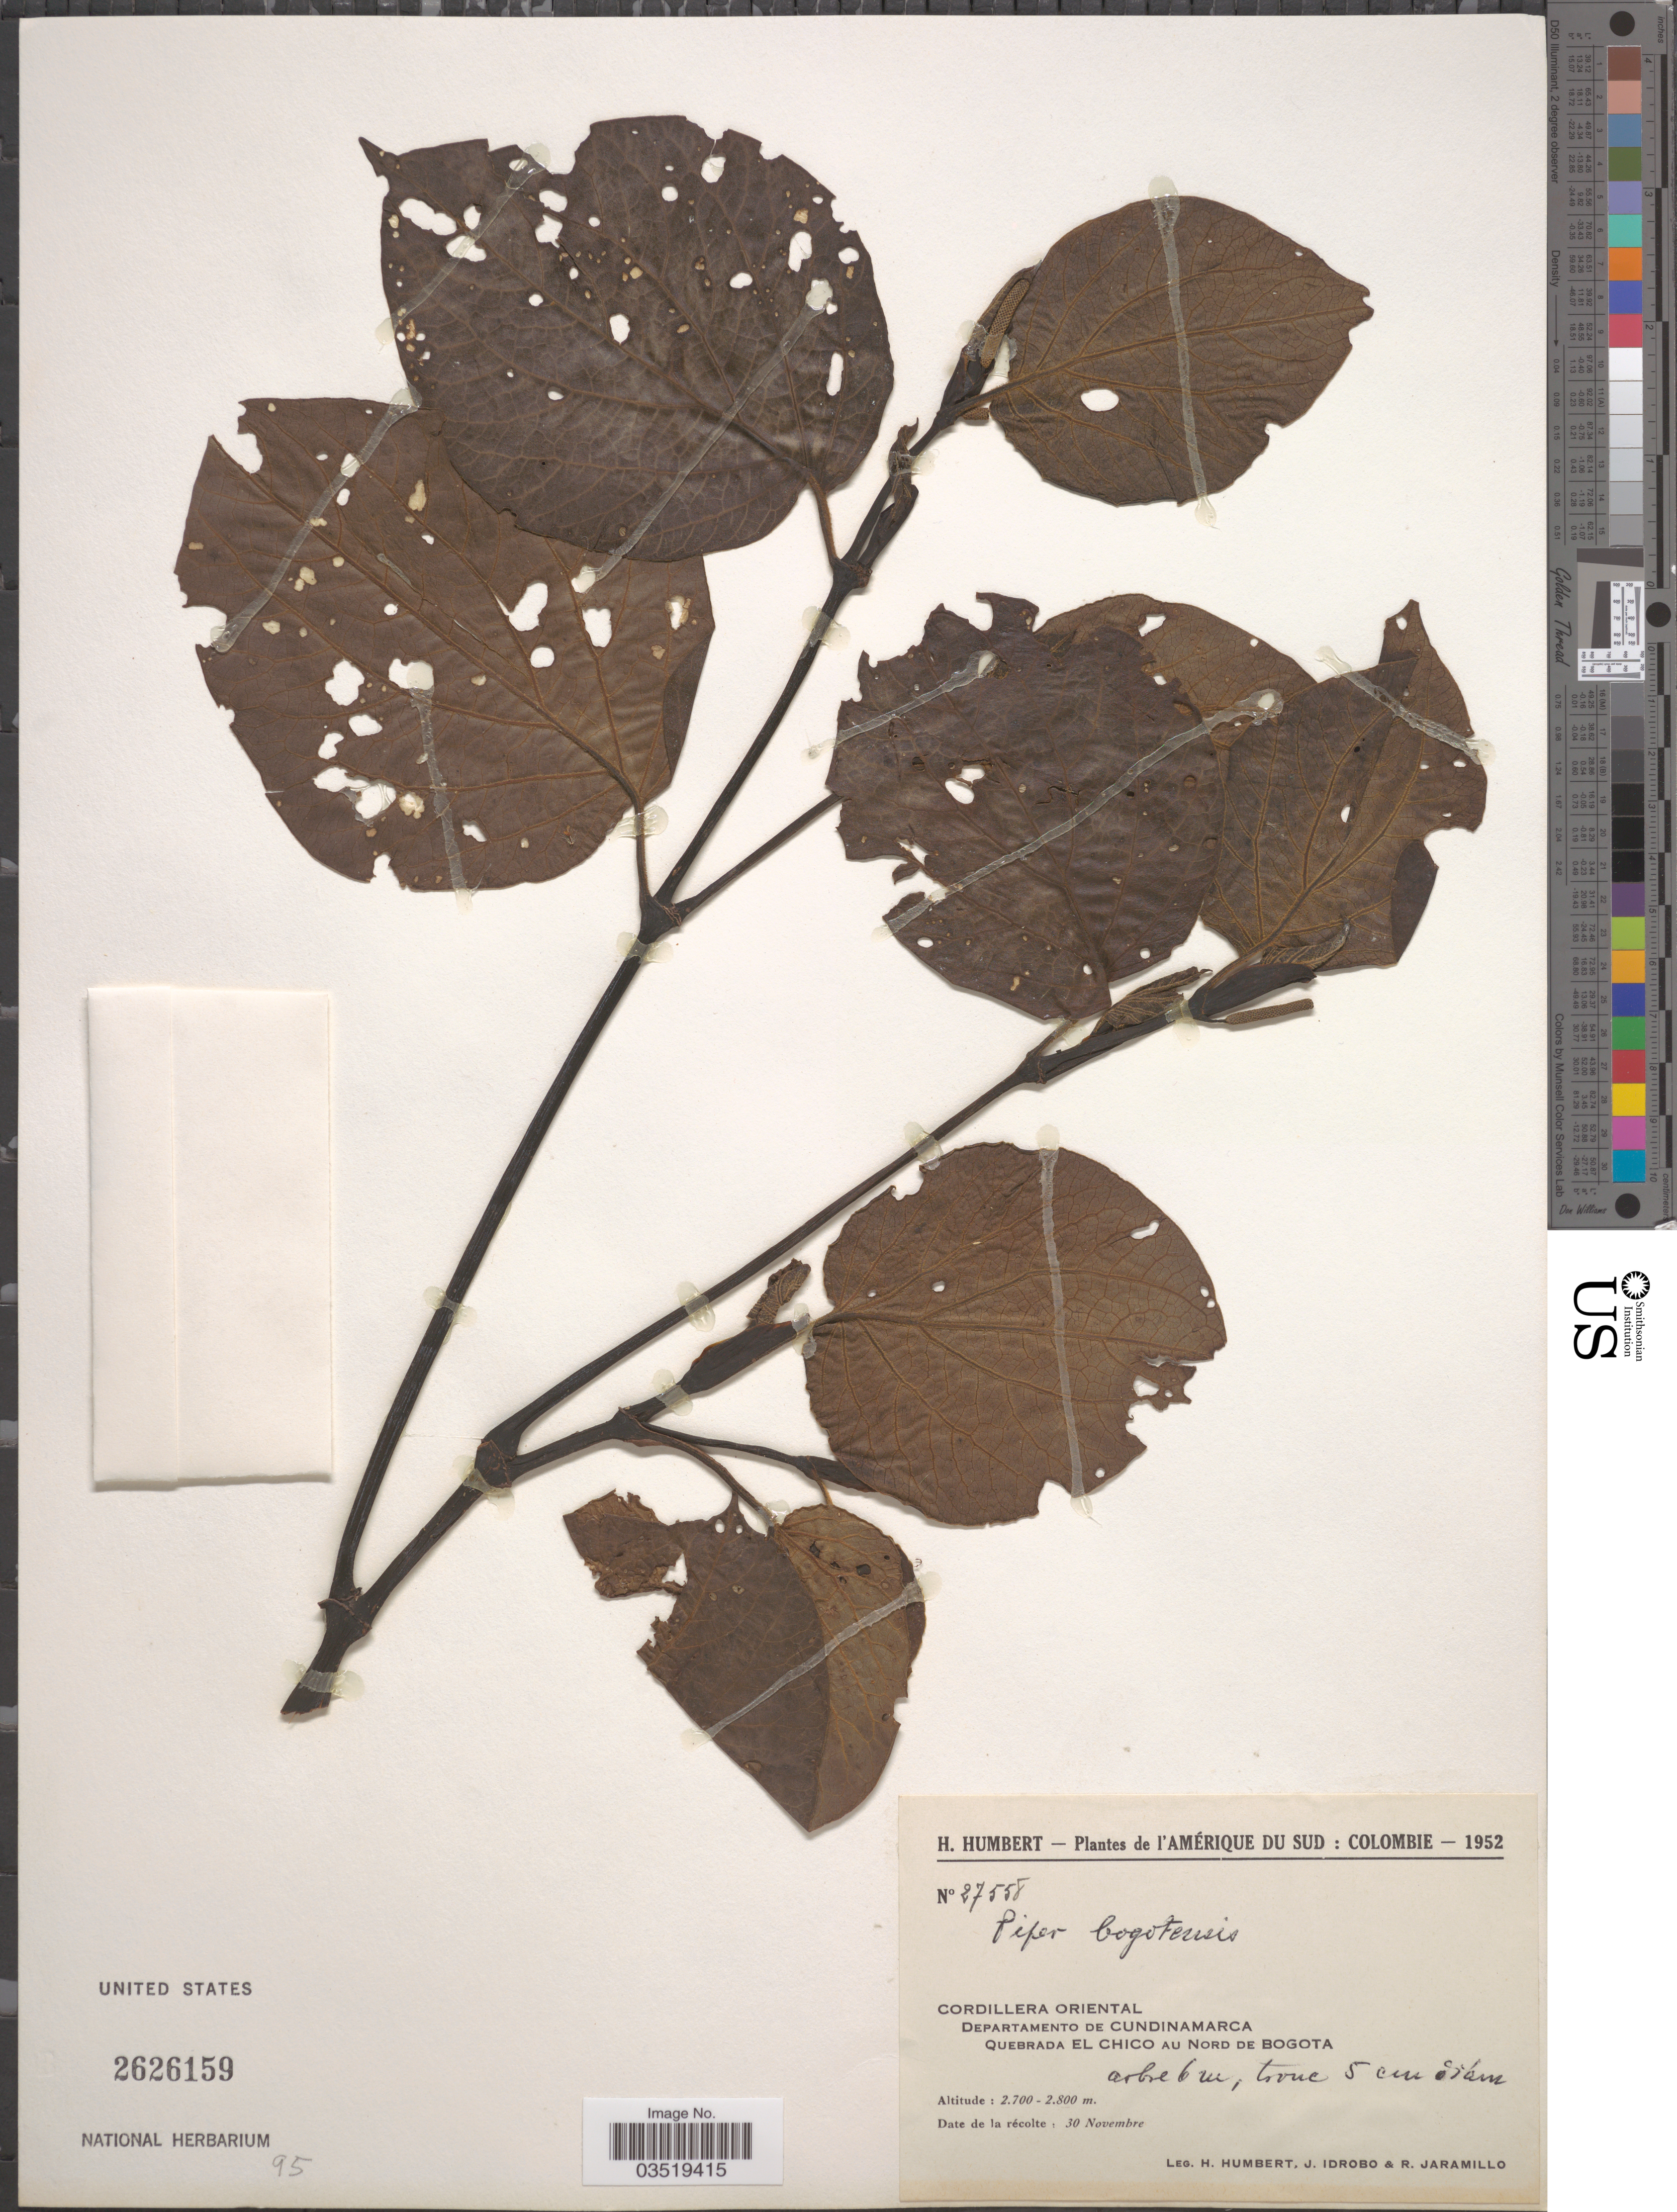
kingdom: Plantae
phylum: Tracheophyta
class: Magnoliopsida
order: Piperales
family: Piperaceae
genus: Piper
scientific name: Piper bogotense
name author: C. DC.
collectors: H. Humbert, J. M. Idrobo & R. Jaramillo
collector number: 27558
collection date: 1952-11-30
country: Colombia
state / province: Cundinamarca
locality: Cordillera Oriental. Departamento de Cundinamarca. Quebrada El Chico au Nord de Bogota.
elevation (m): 2700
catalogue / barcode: US 2626159